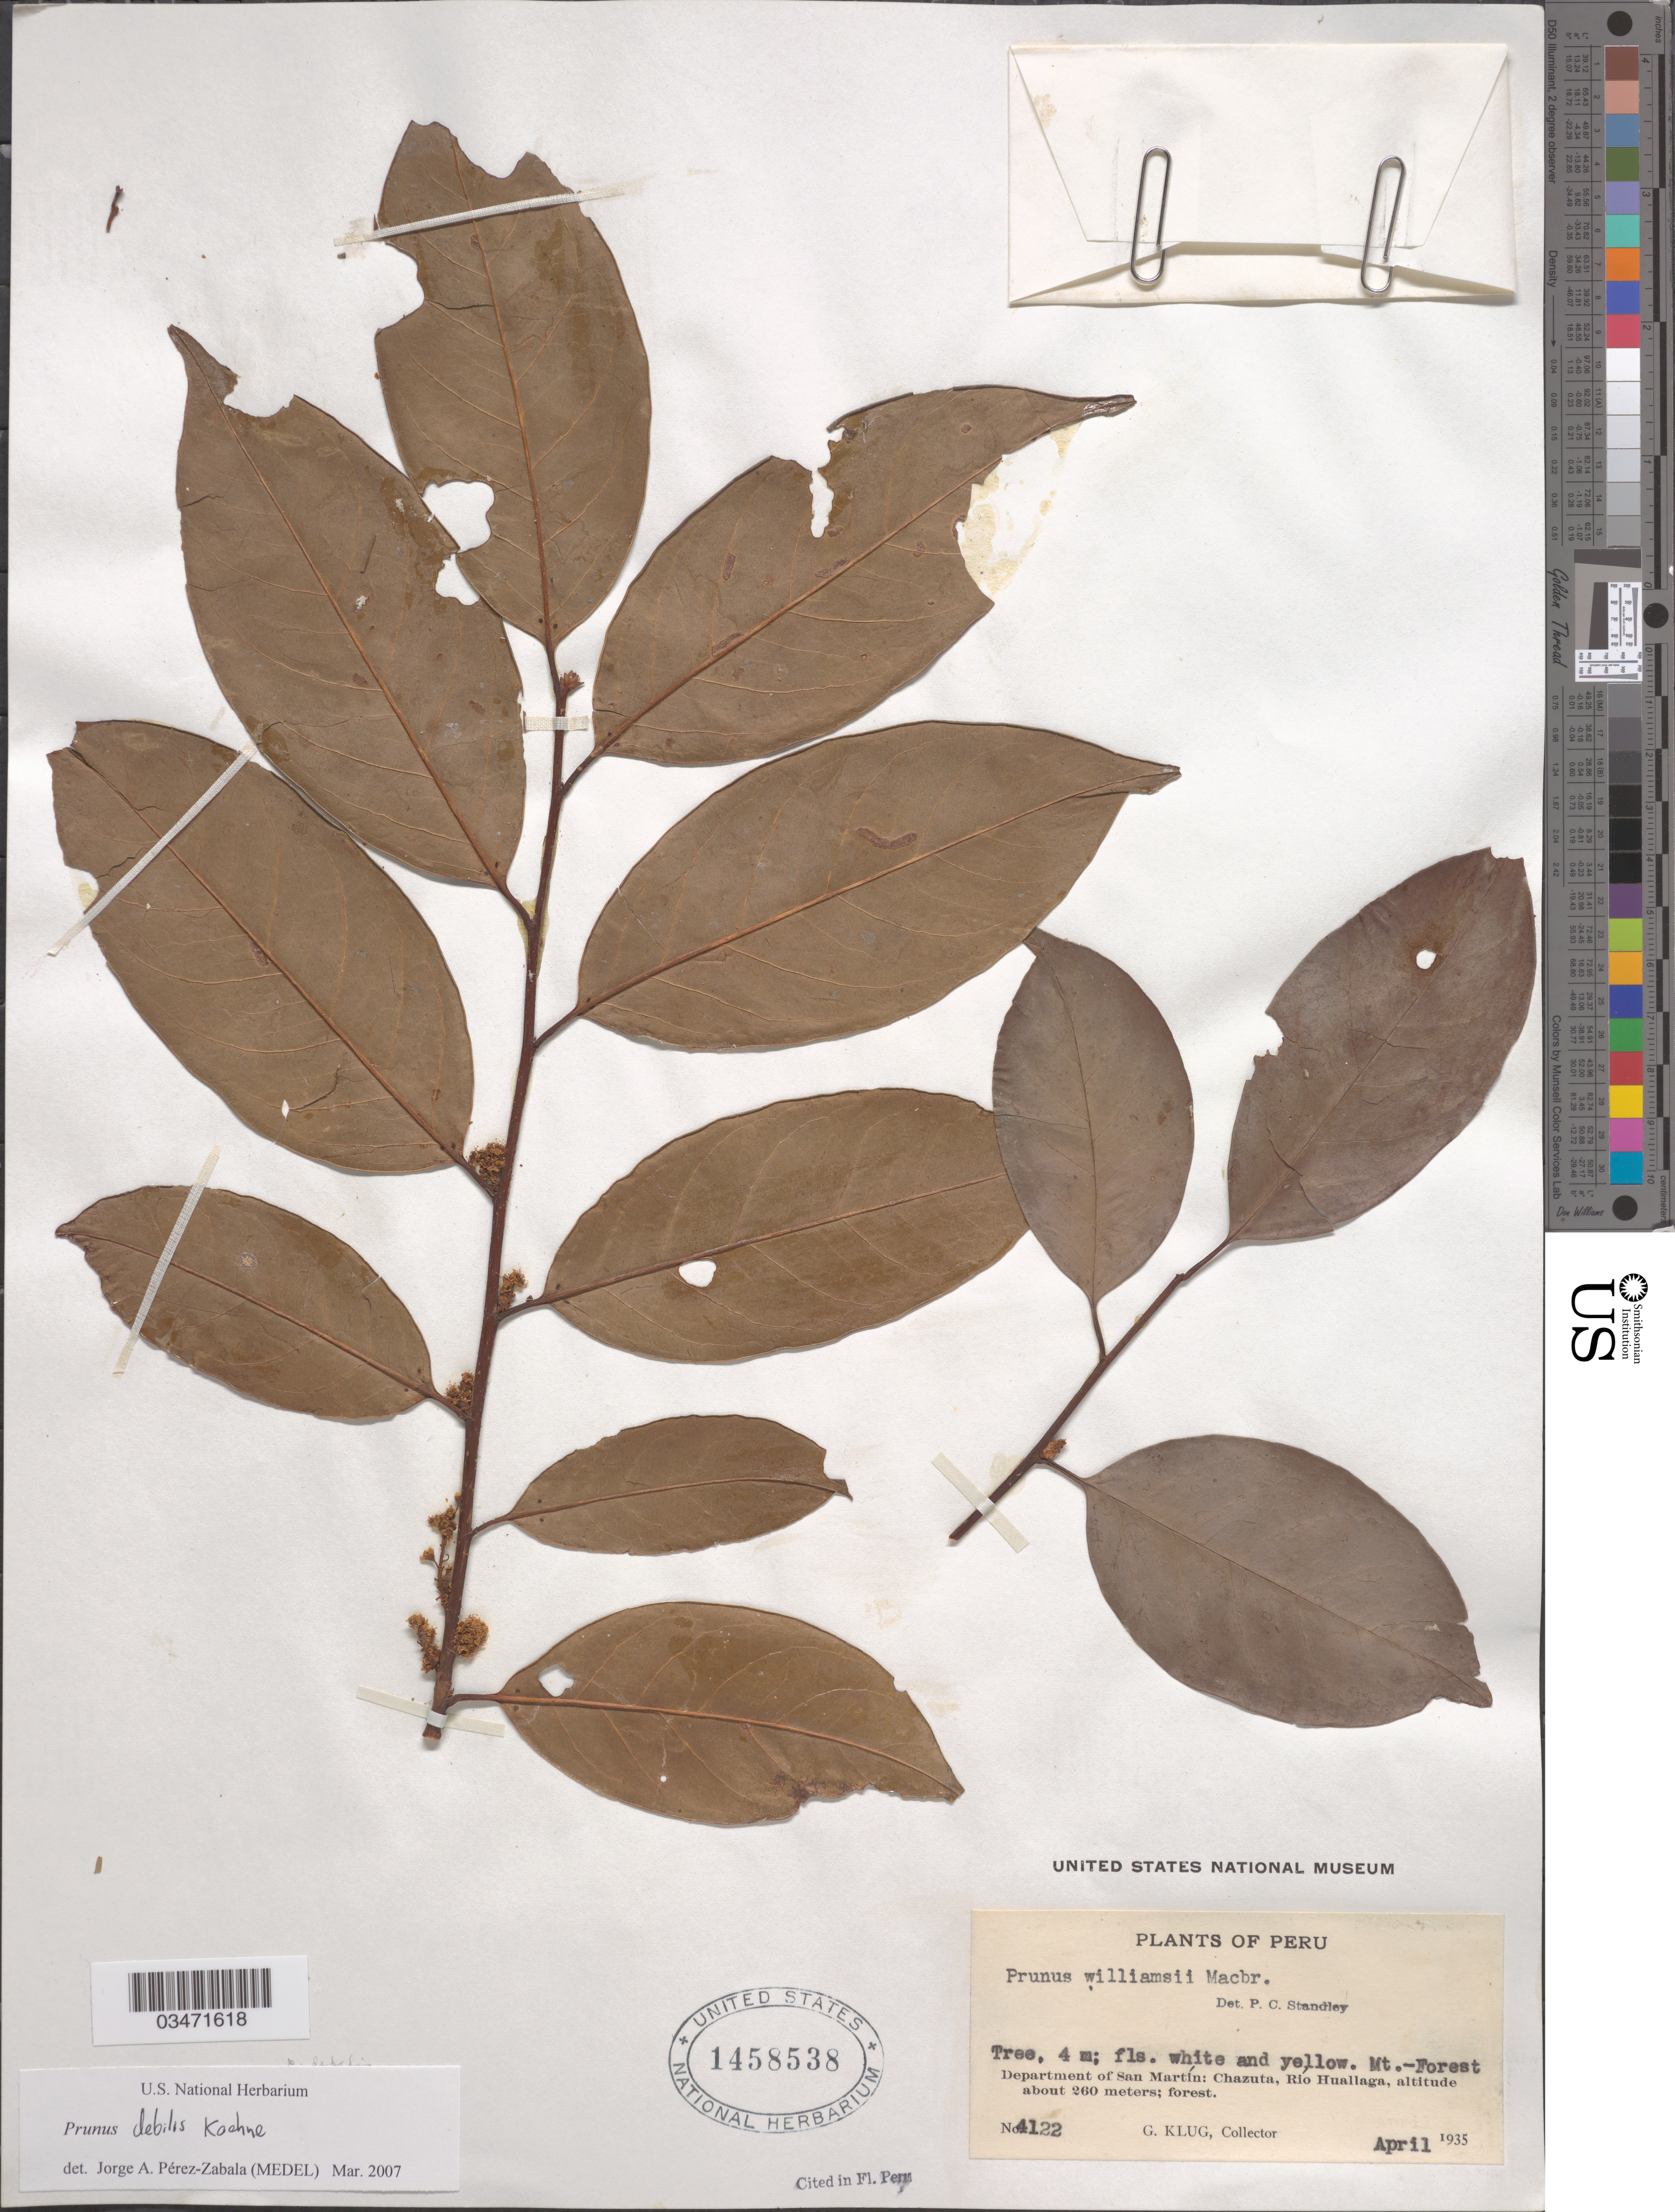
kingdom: Plantae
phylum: Tracheophyta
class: Magnoliopsida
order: Rosales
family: Rosaceae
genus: Prunus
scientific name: Prunus debilis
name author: Koehne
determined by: Pérez-Zabala, Jorge A.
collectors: G. Klug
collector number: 4122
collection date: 1935-04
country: Peru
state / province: San Martín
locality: Chazuta, Río Hualiaga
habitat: Mt.-forest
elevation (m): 260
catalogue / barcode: US 1458538